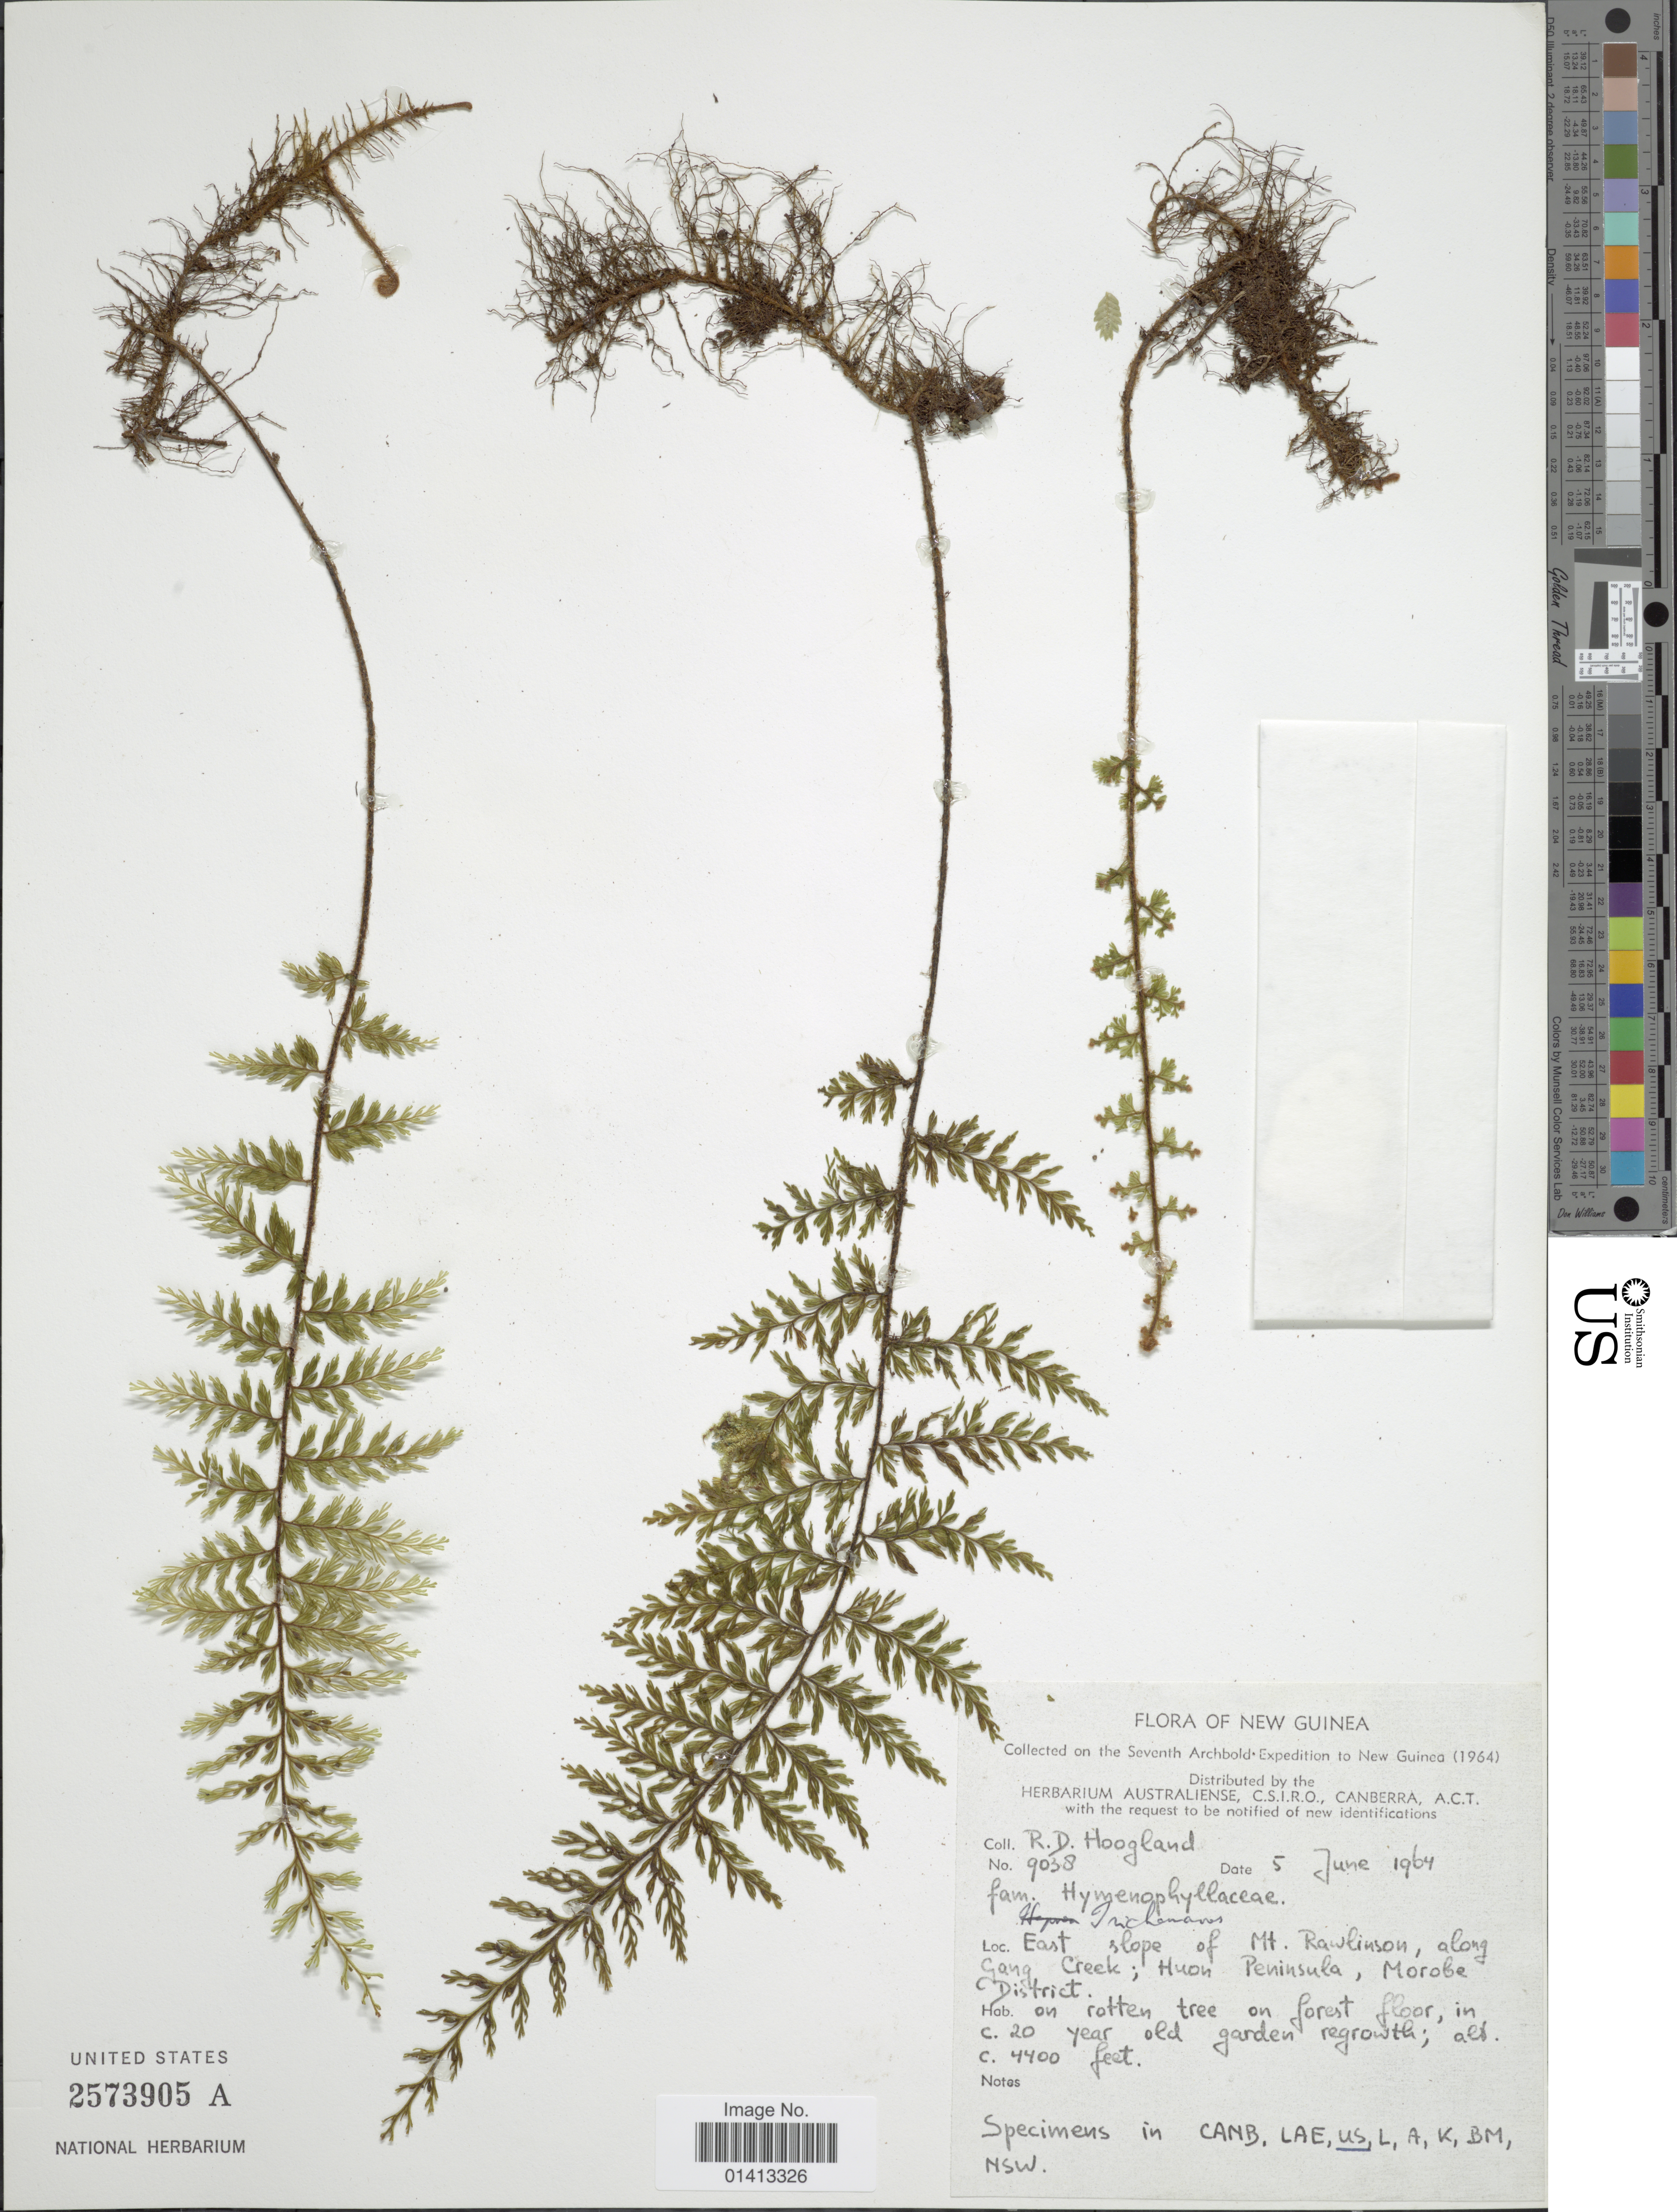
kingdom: Plantae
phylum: Tracheophyta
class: Polypodiopsida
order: Hymenophyllales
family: Hymenophyllaceae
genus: Crepidomanes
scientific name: Crepidomanes sp.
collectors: R. D. Hoogland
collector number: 9038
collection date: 1964-06-05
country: Papua New Guinea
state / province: Morobe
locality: New Guinea, East slope of Mt Rawlinson, along Gang Creek; Huon Peninsula, Morobe District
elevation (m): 1341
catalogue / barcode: US 2573905A